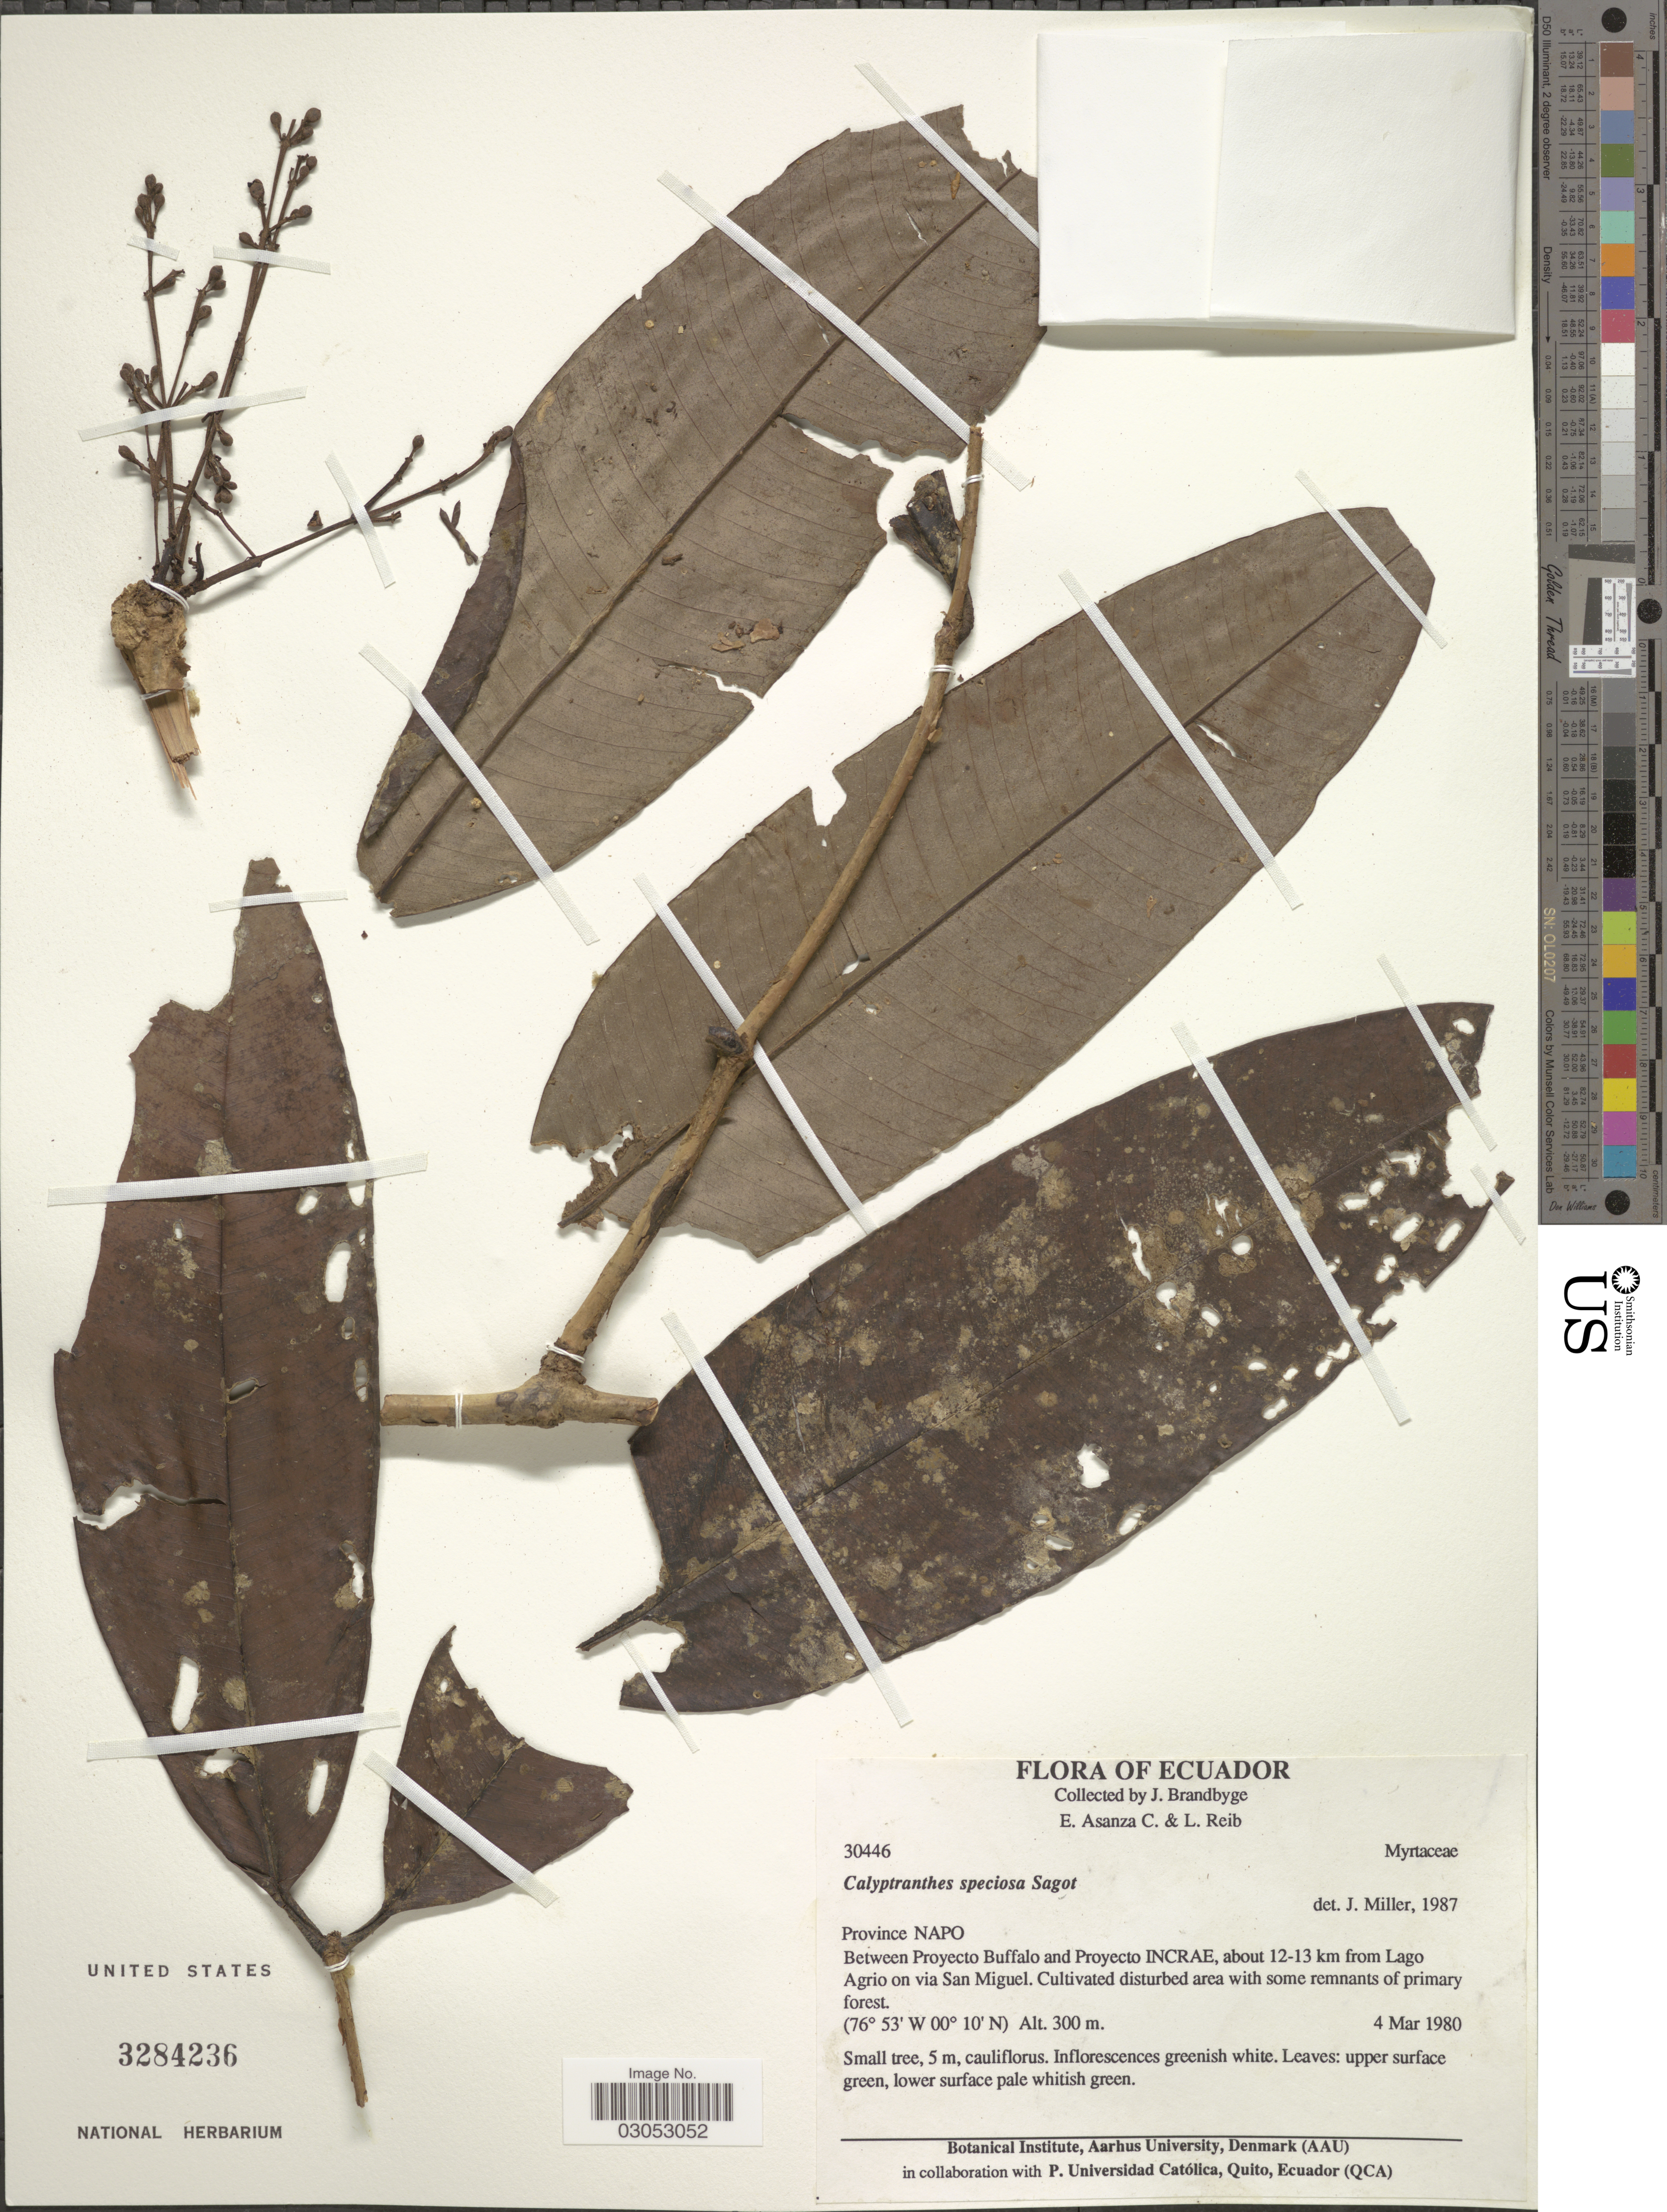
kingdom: Plantae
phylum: Tracheophyta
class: Magnoliopsida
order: Myrtales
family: Myrtaceae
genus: Myrcia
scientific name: Myrcia neospeciosa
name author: A.R. Lourenço & E. Lucas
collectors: J. Brandbyge, E. Asanza & L. Reib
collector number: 30446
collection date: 1980-03-04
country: Ecuador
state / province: Napo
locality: Between Proyecto Buffalo and Proyecto INCRAE, about 12-13 km from Lago Agrio on via San Miguel.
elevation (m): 300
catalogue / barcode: US 3284236